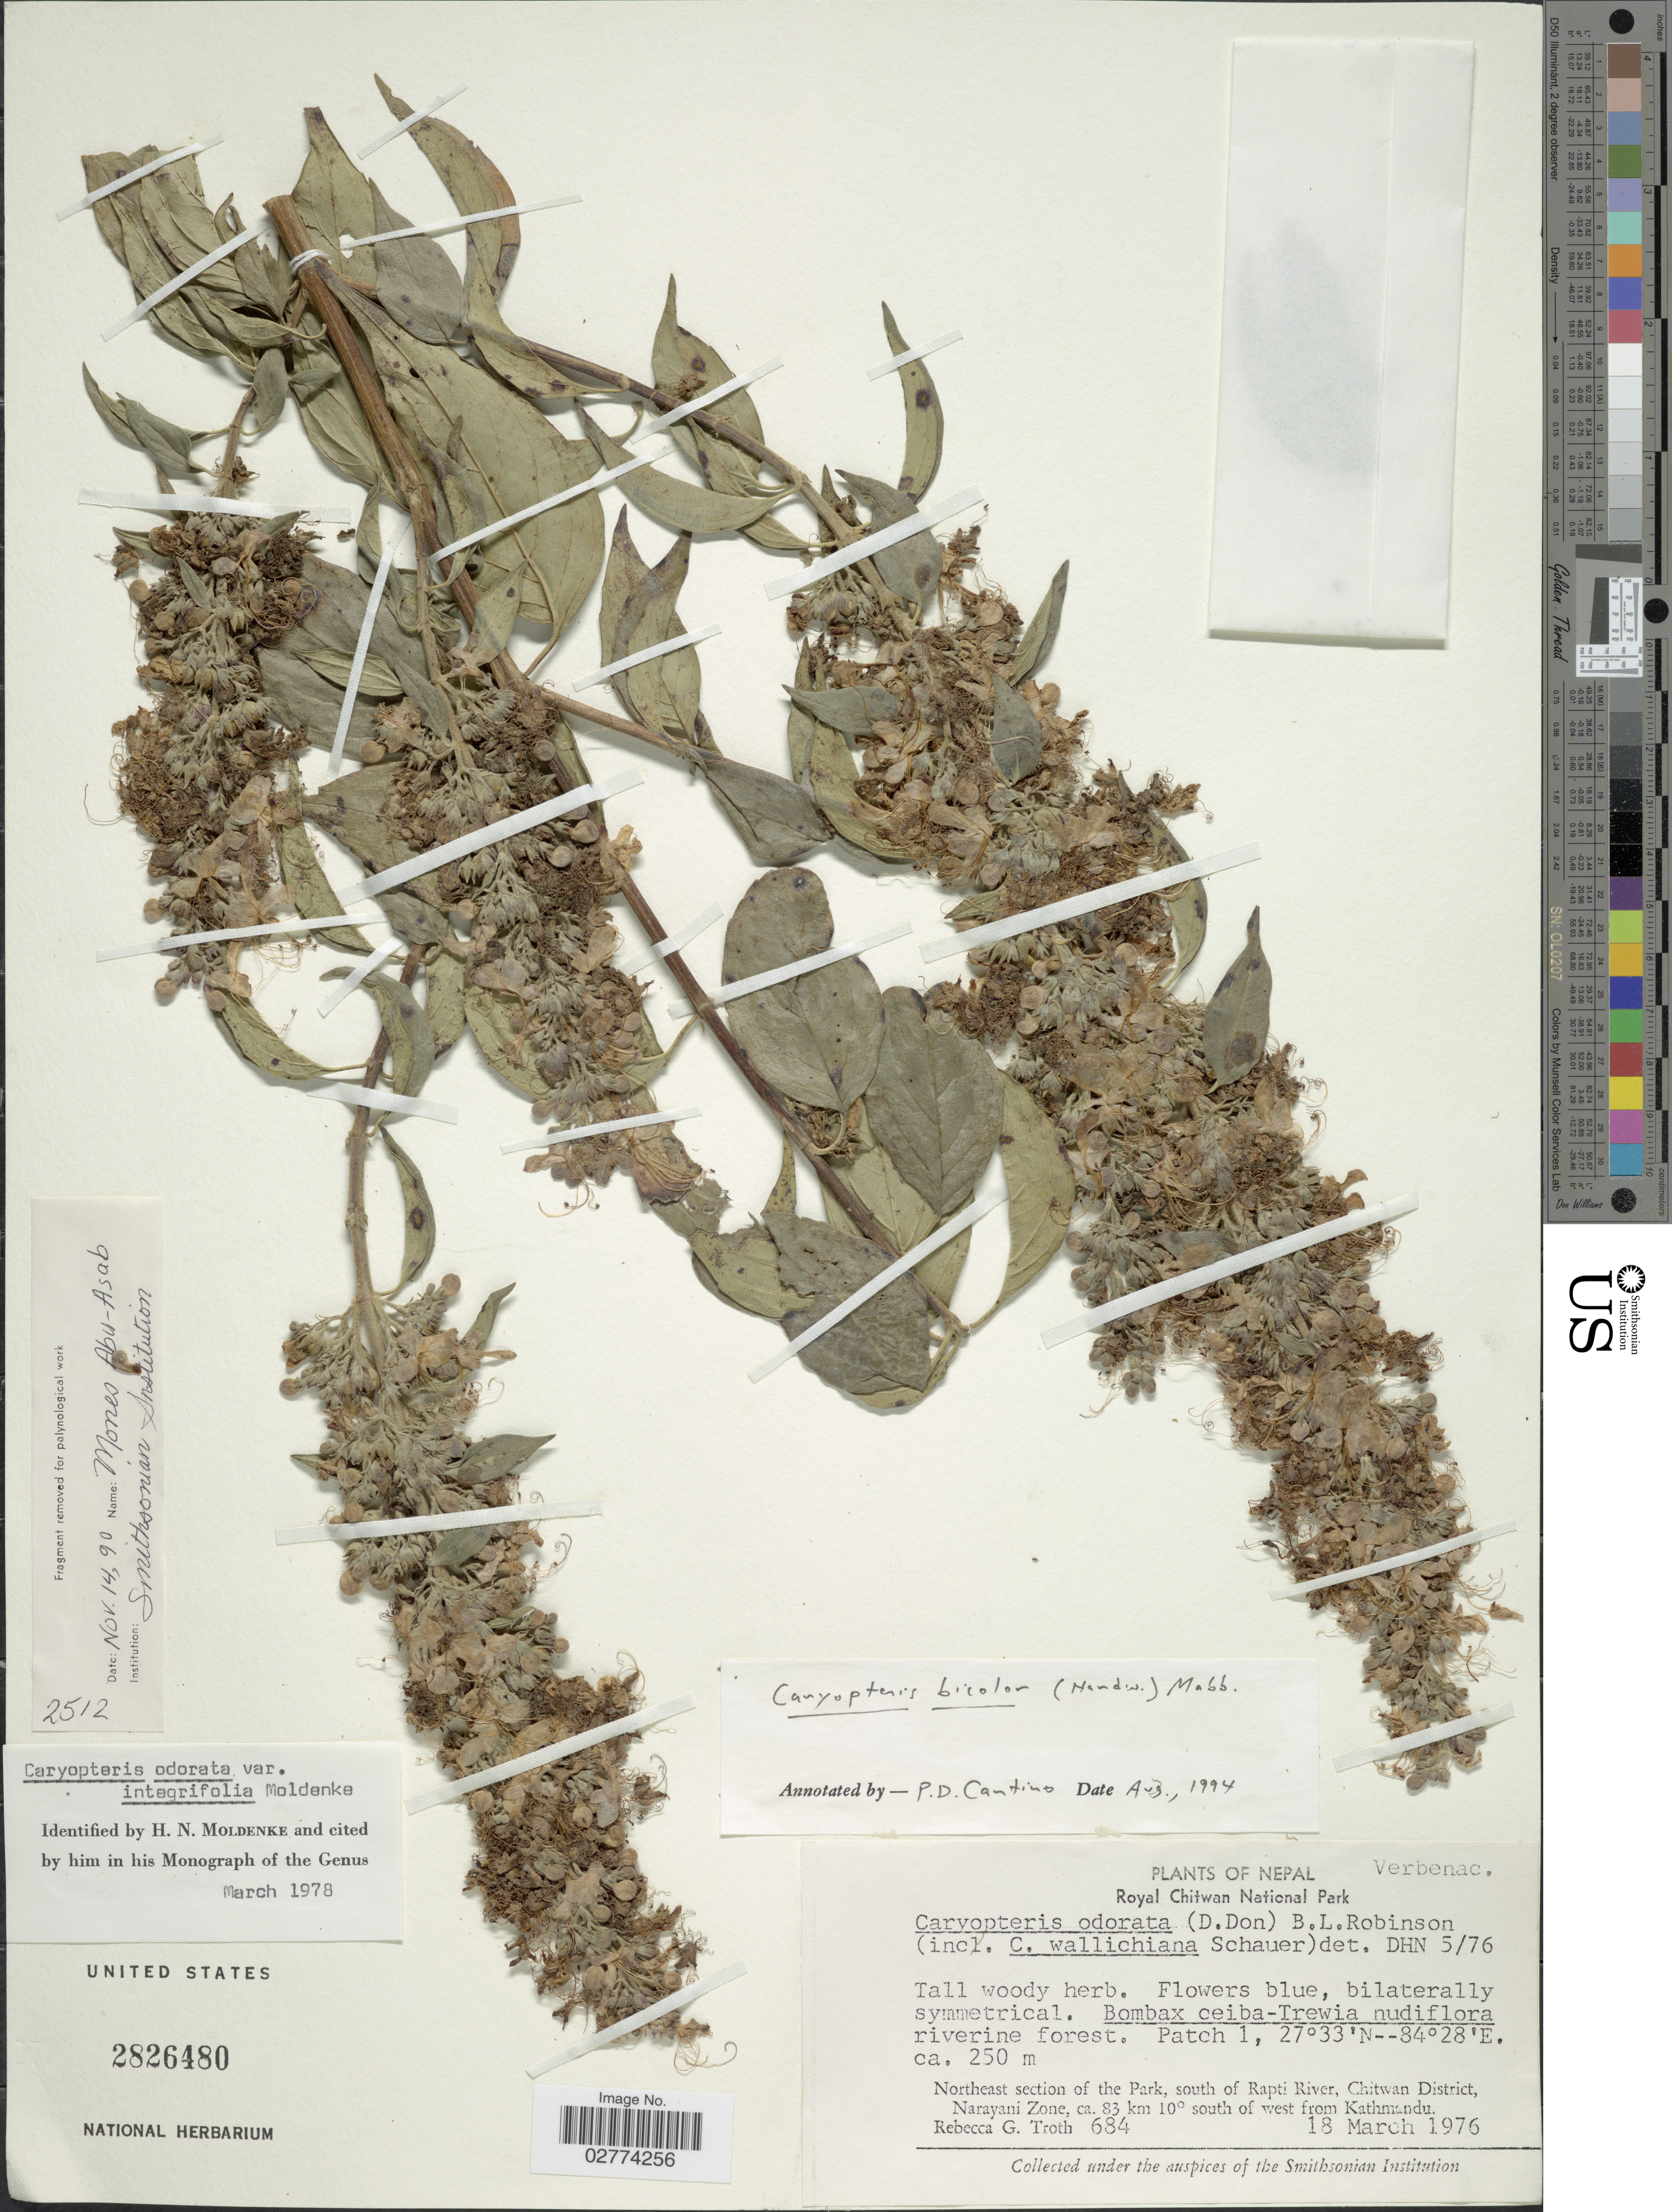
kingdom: Plantae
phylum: Tracheophyta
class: Magnoliopsida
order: Lamiales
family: Lamiaceae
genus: Caryopteris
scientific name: Caryopteris bicolor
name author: (Roxb. ex Hardw.) Mabb.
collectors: R. Troth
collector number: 684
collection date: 1976-03-18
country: Nepal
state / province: Narayani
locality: Royal Chitwan National Park. Patch 1. Northeast section of the Park, south of Rapti River, Chitwan District, Narayani Zone, ca. 83 km 10° south of west from Kathmandu.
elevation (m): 250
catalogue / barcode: US 2826480